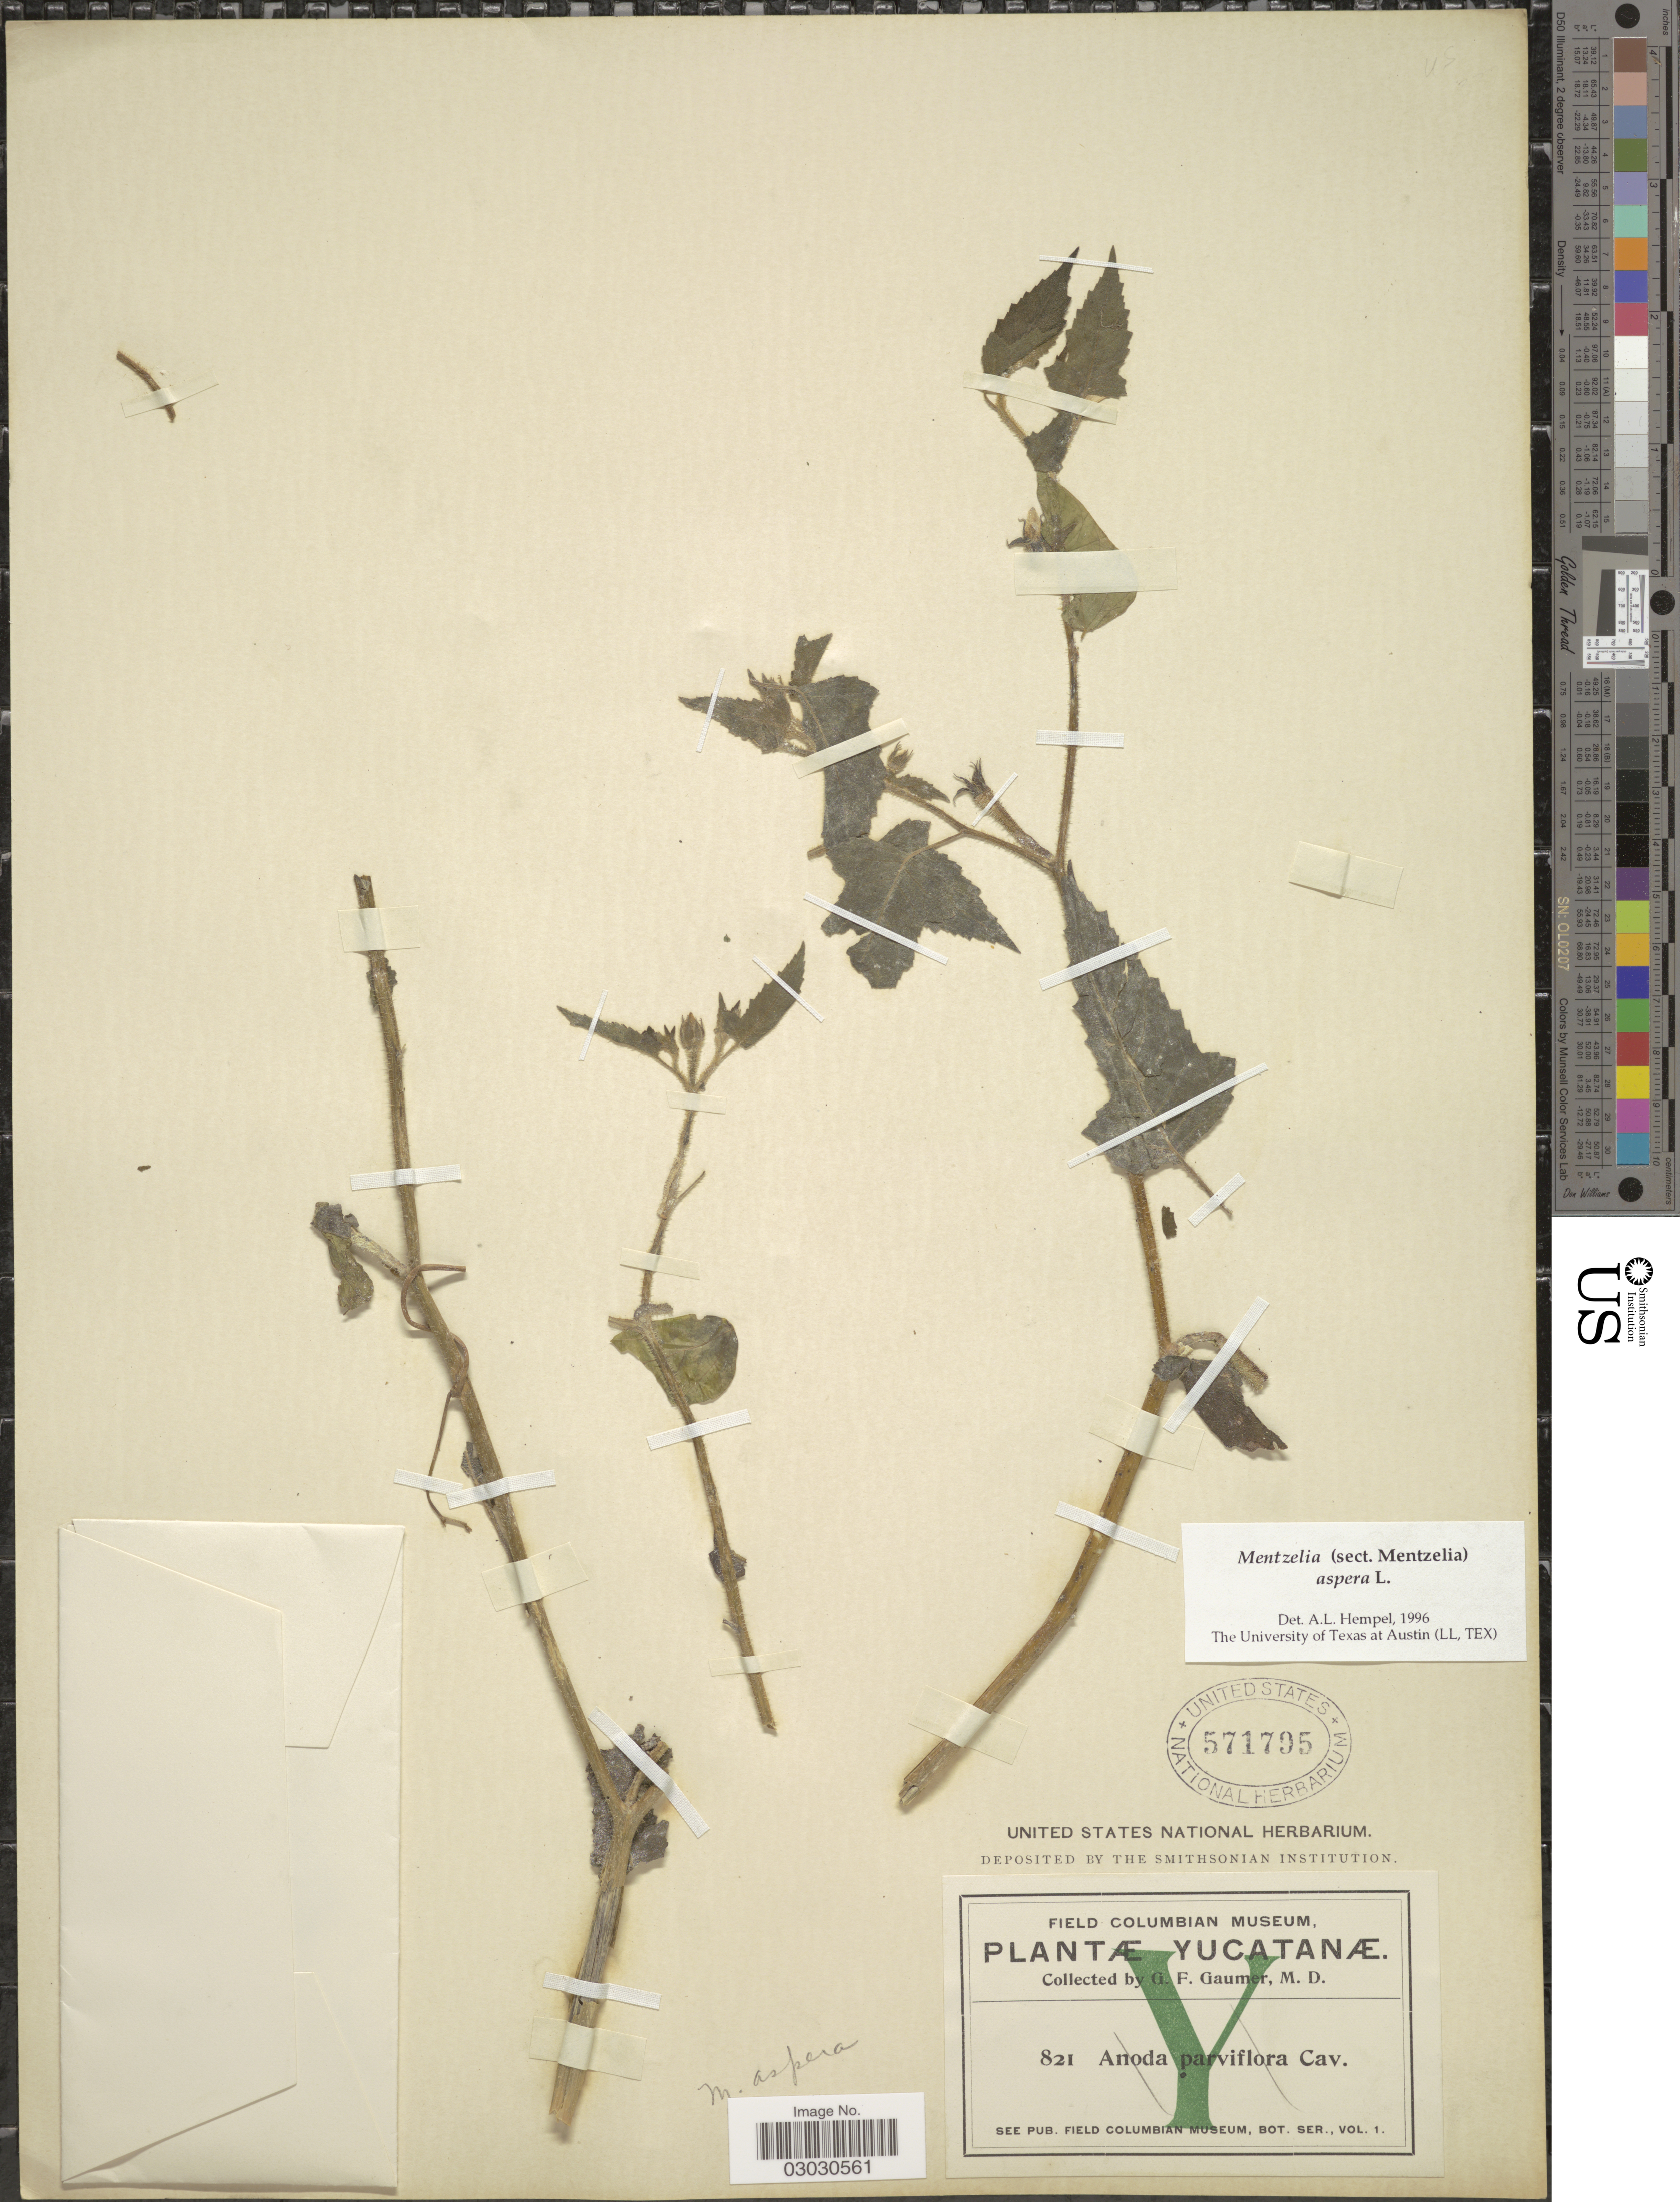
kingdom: Plantae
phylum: Tracheophyta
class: Magnoliopsida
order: Cornales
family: Loasaceae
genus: Mentzelia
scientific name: Mentzelia aspera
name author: L.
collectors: G. F. Gaumer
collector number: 821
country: Mexico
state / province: Yucatán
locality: Yucatanae.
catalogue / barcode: US 571795